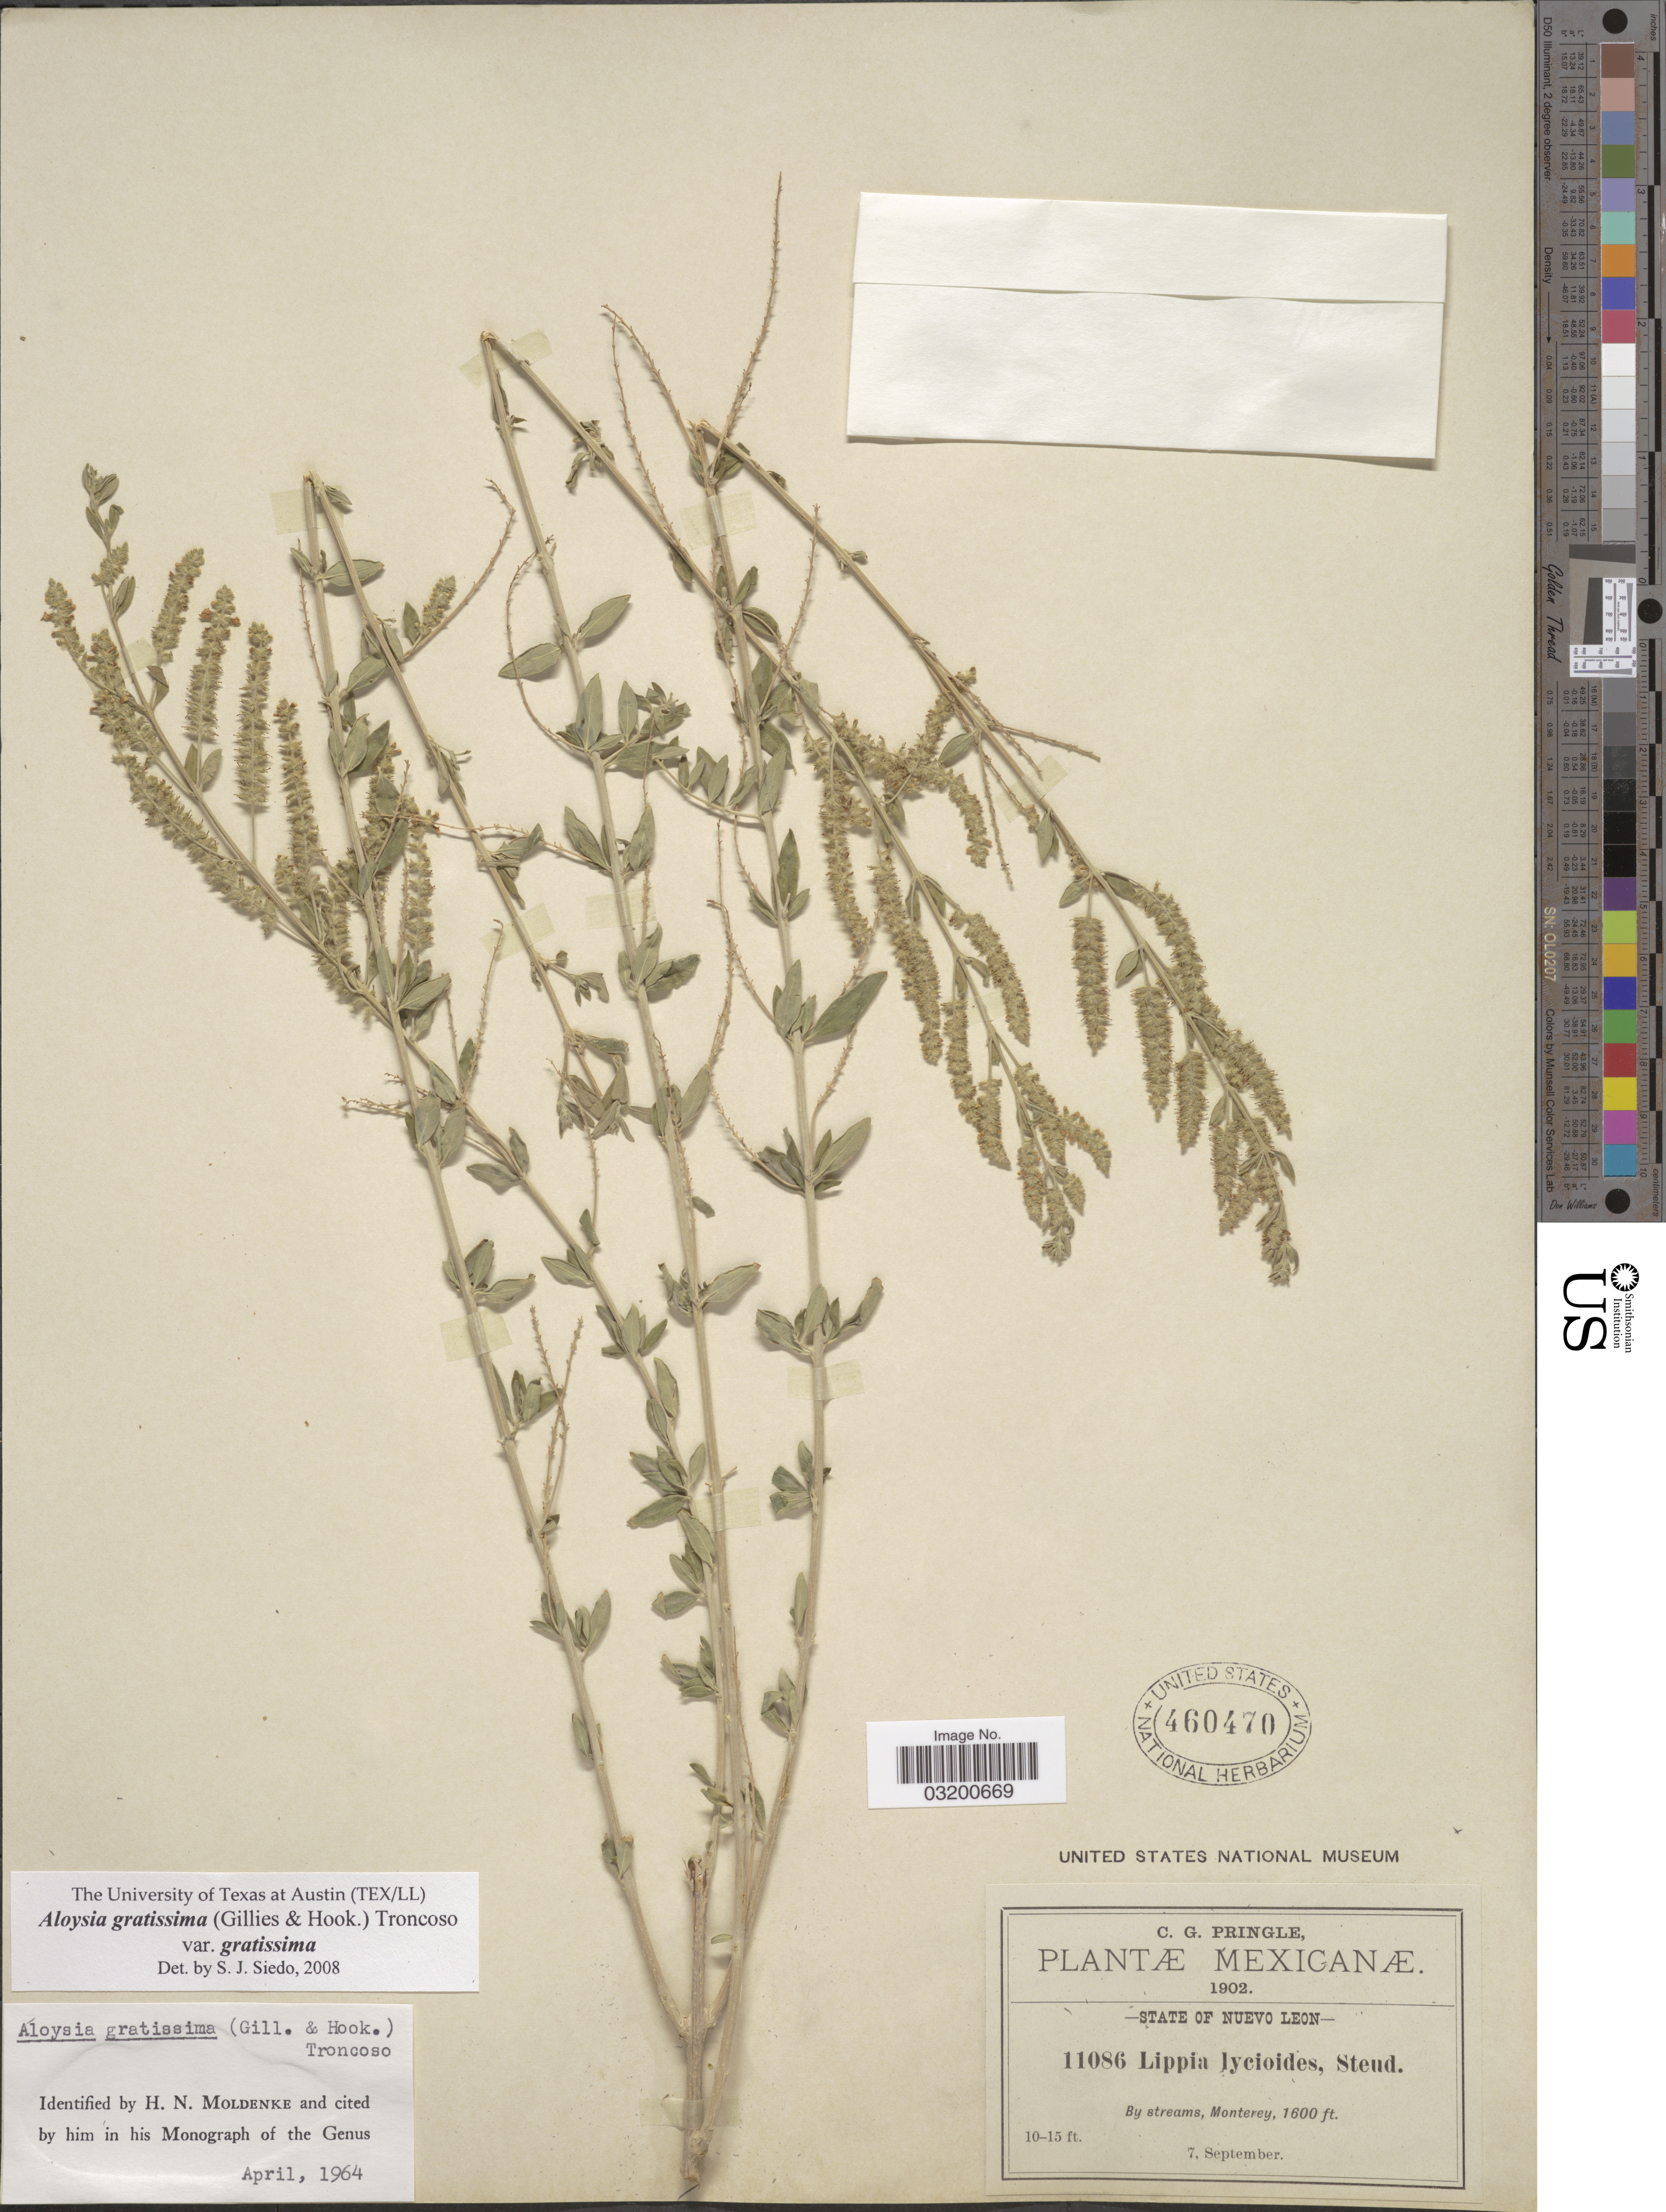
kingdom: Plantae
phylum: Tracheophyta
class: Magnoliopsida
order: Lamiales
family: Verbenaceae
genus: Aloysia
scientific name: Aloysia gratissima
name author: (Gillies & Hook.) Tronc.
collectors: C. G. Pringle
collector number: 11086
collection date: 1902-09-07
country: Mexico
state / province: Nuevo León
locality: By streams, Monterey.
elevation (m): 488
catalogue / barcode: US 460470